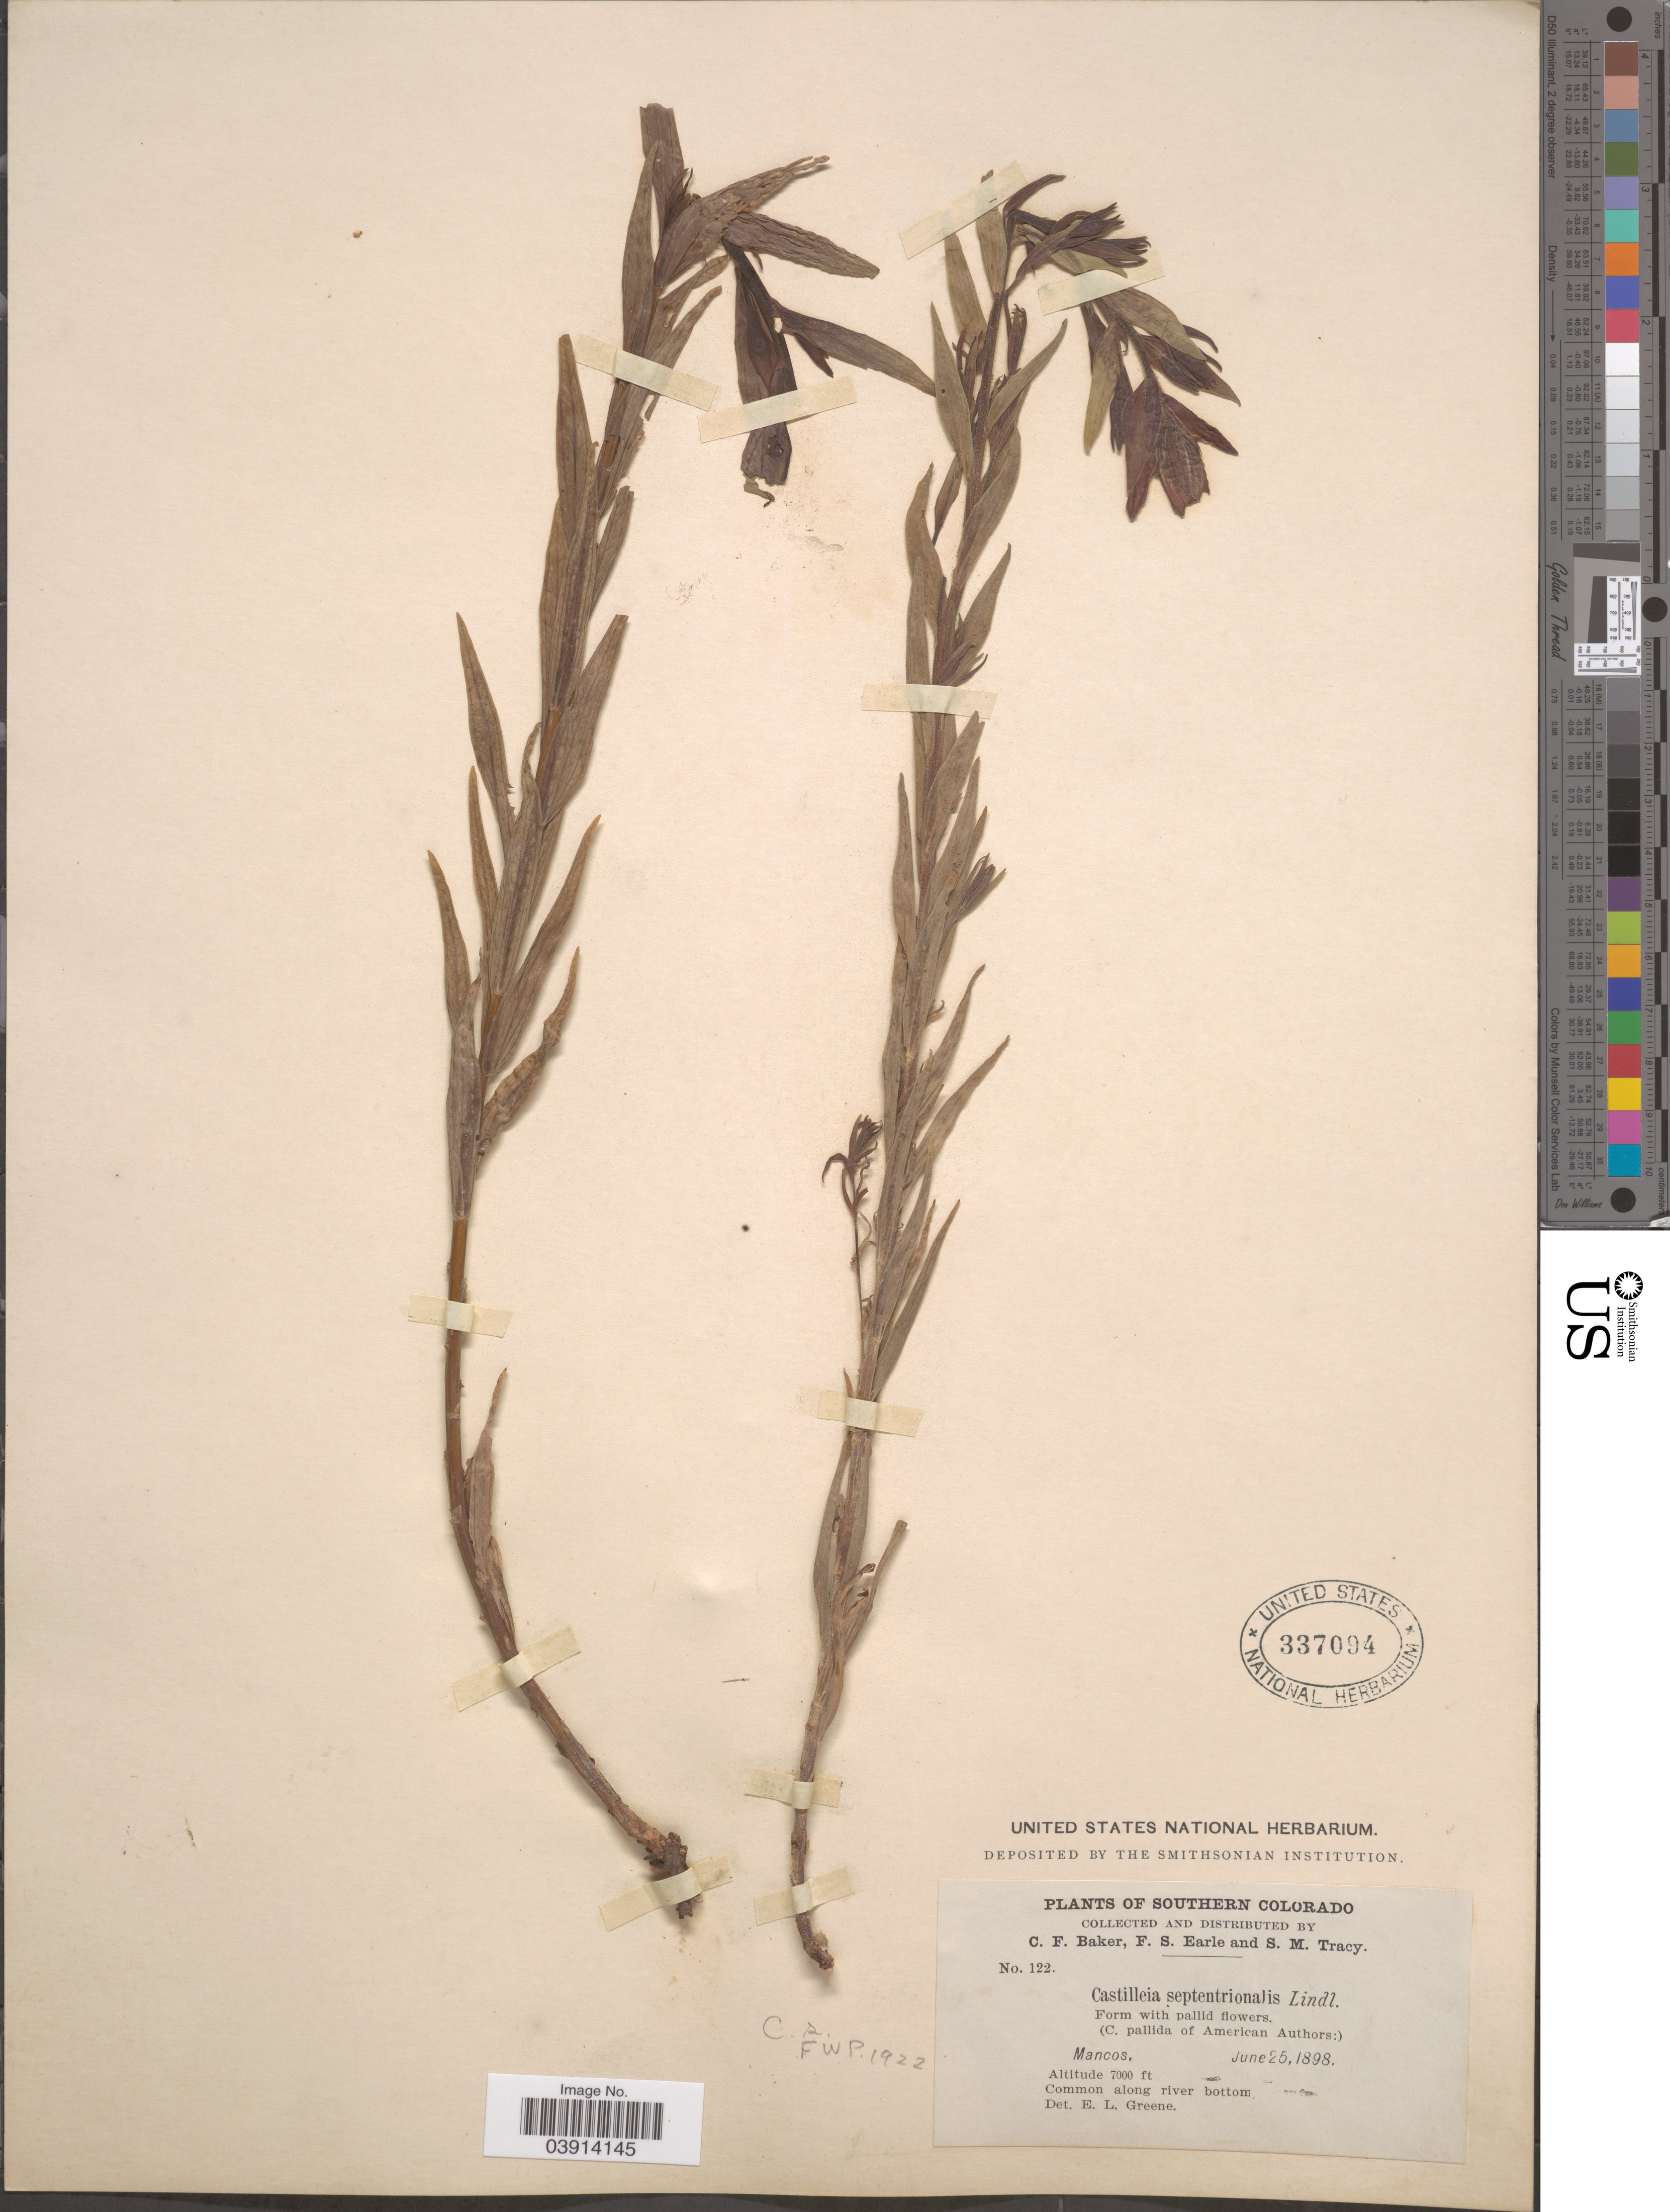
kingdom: Plantae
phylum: Tracheophyta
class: Magnoliopsida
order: Lamiales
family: Orobanchaceae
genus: Castilleja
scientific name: Castilleja septentrionalis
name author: Lindl.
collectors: C. F. Baker, F. S. Earle & S. M. Tracy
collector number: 122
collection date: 1898-06-25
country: United States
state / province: Colorado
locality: Southern Colorado. Mancos.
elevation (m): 2134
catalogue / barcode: US 337094